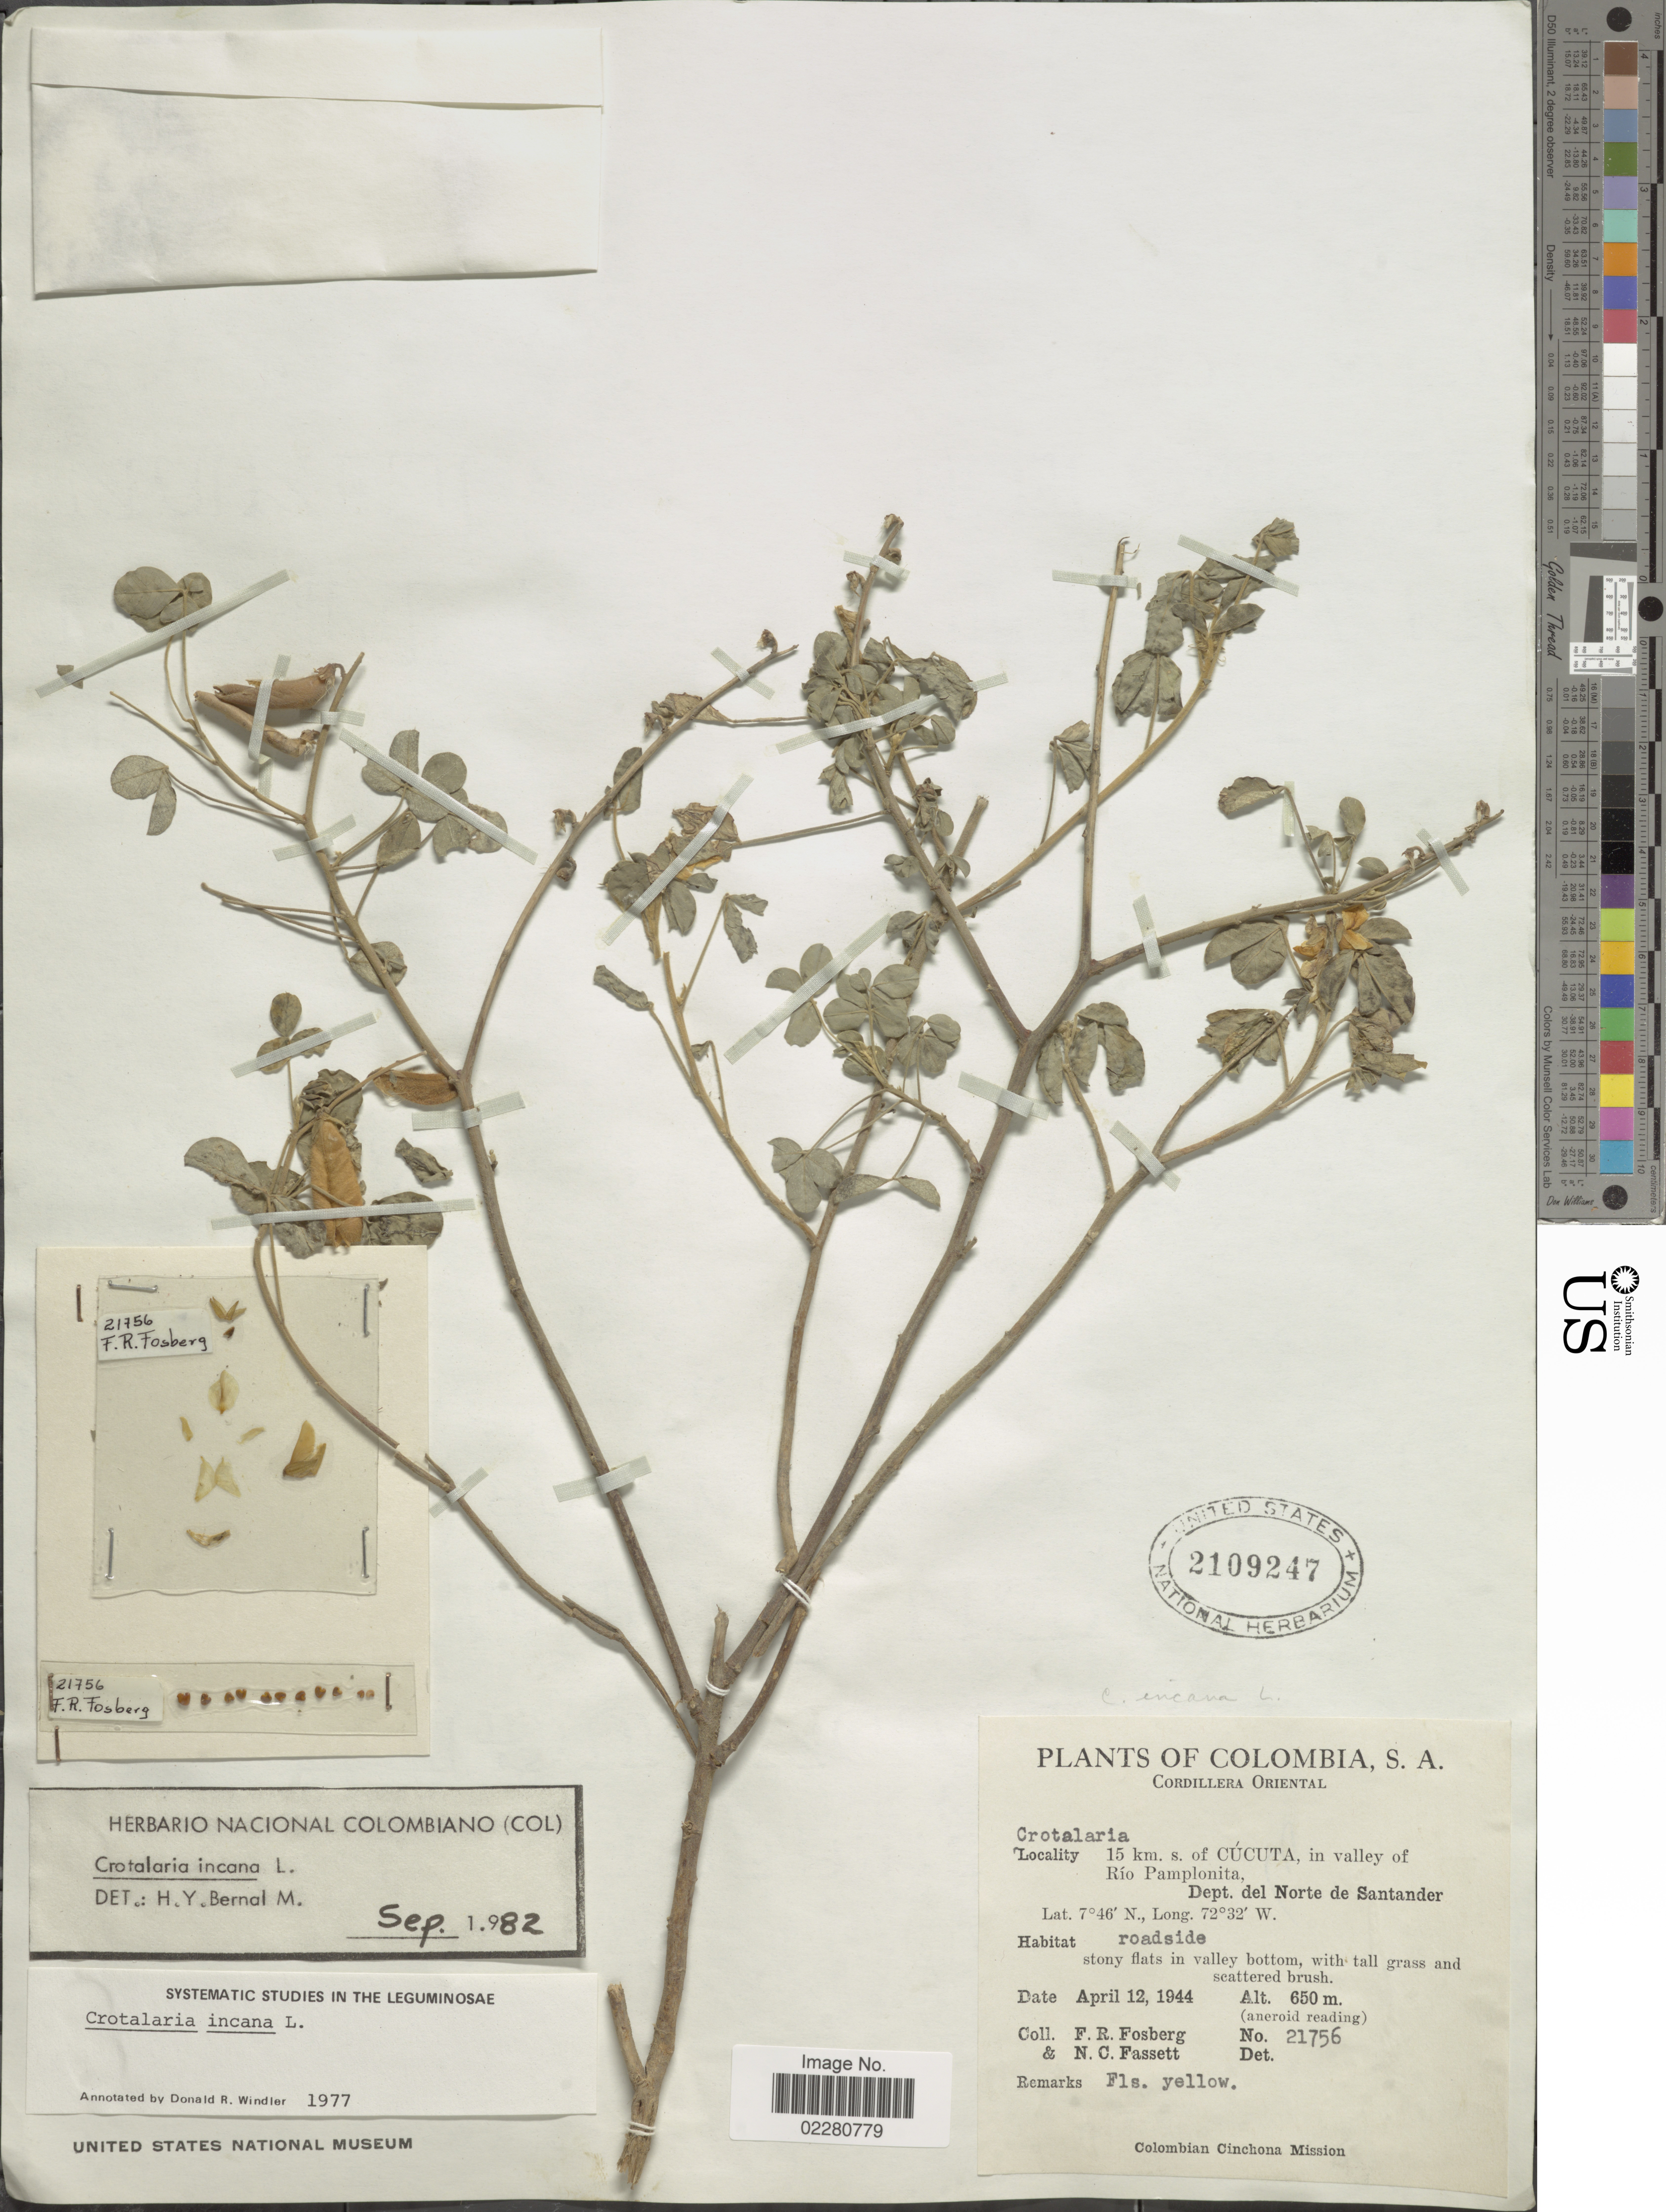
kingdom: Plantae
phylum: Tracheophyta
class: Magnoliopsida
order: Fabales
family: Fabaceae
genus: Crotalaria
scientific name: Crotalaria incana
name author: L.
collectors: F. R. Fosberg & N. C. Fassett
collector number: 21756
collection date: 1944-04-12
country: Colombia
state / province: Norte de Santander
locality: Cordillera Oriental. 15 km. s. of Cúcuta, in valley of Río Pamplonita. Dept. del Norte de Santander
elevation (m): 650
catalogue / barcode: US 2109247